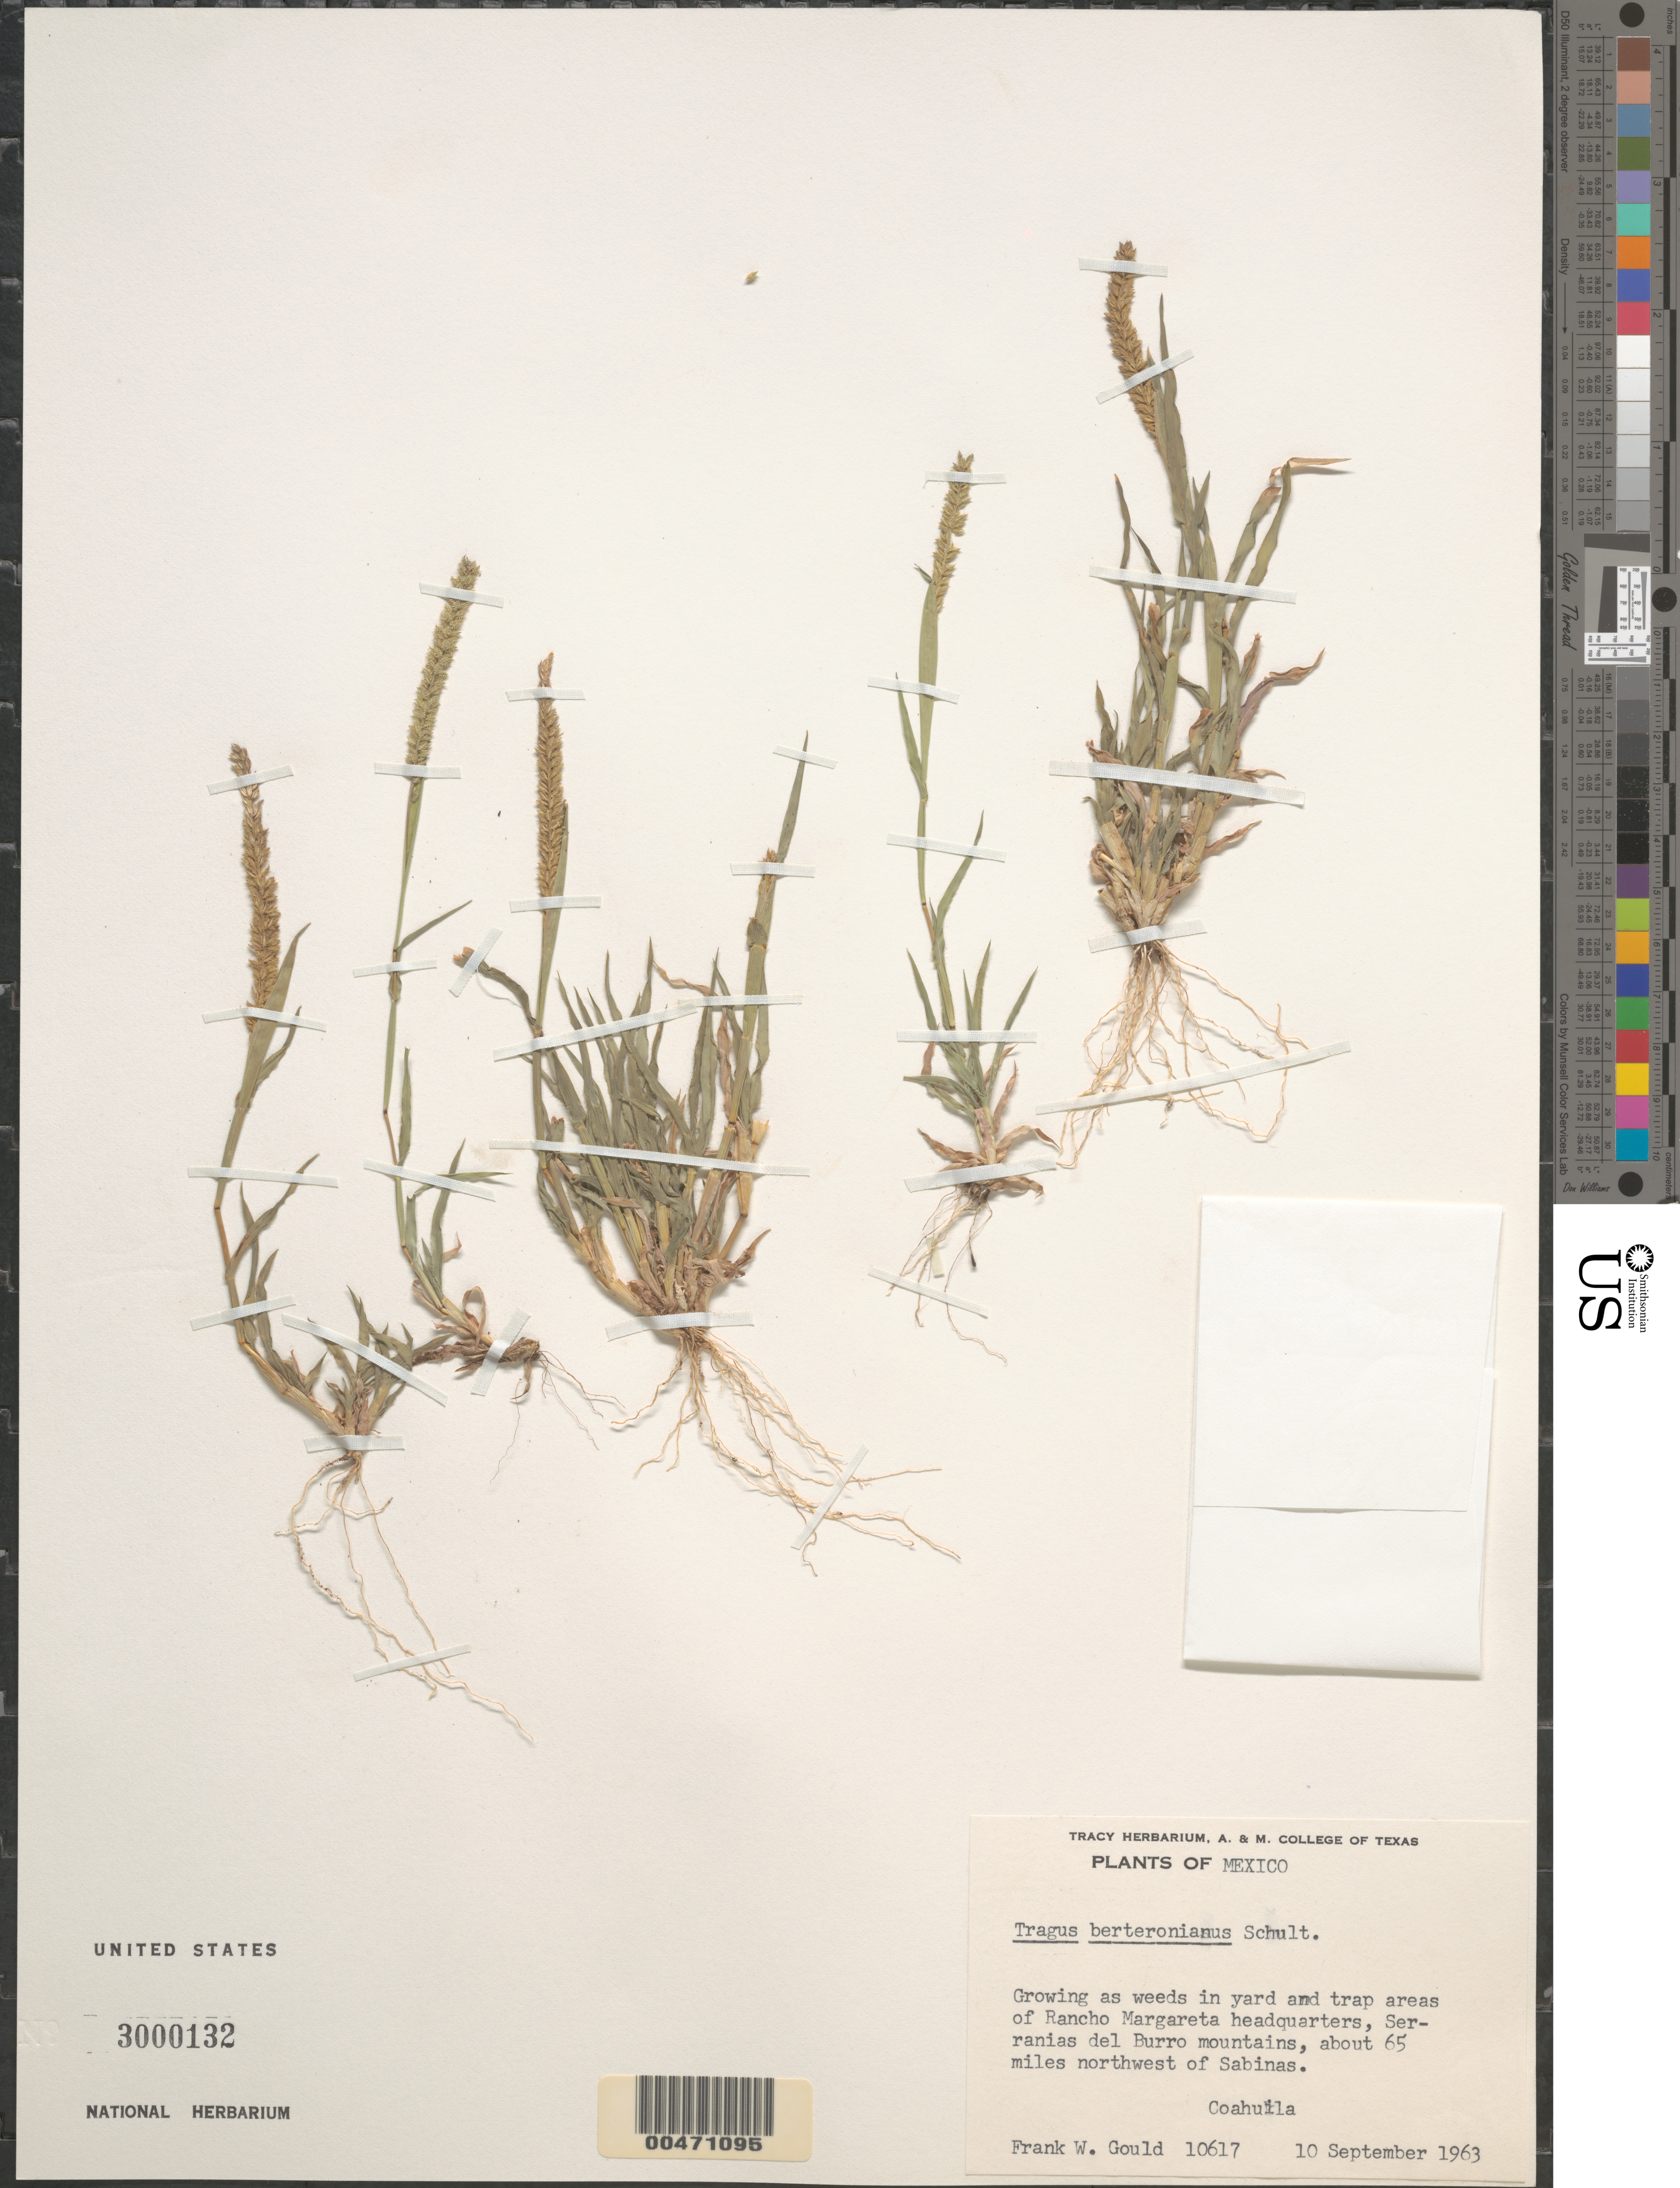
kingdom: Plantae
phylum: Tracheophyta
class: Liliopsida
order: Poales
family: Poaceae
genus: Tragus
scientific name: Tragus berteronianus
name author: Schult.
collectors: F. W. Gould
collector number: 10617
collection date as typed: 10 Sep 1963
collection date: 1963-09-10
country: Mexico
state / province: Coahuila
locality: Rancho Margareta Headquarters, Serranias del Burro Mts, about 65 mi NW of Sabinas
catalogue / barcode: US 3000132